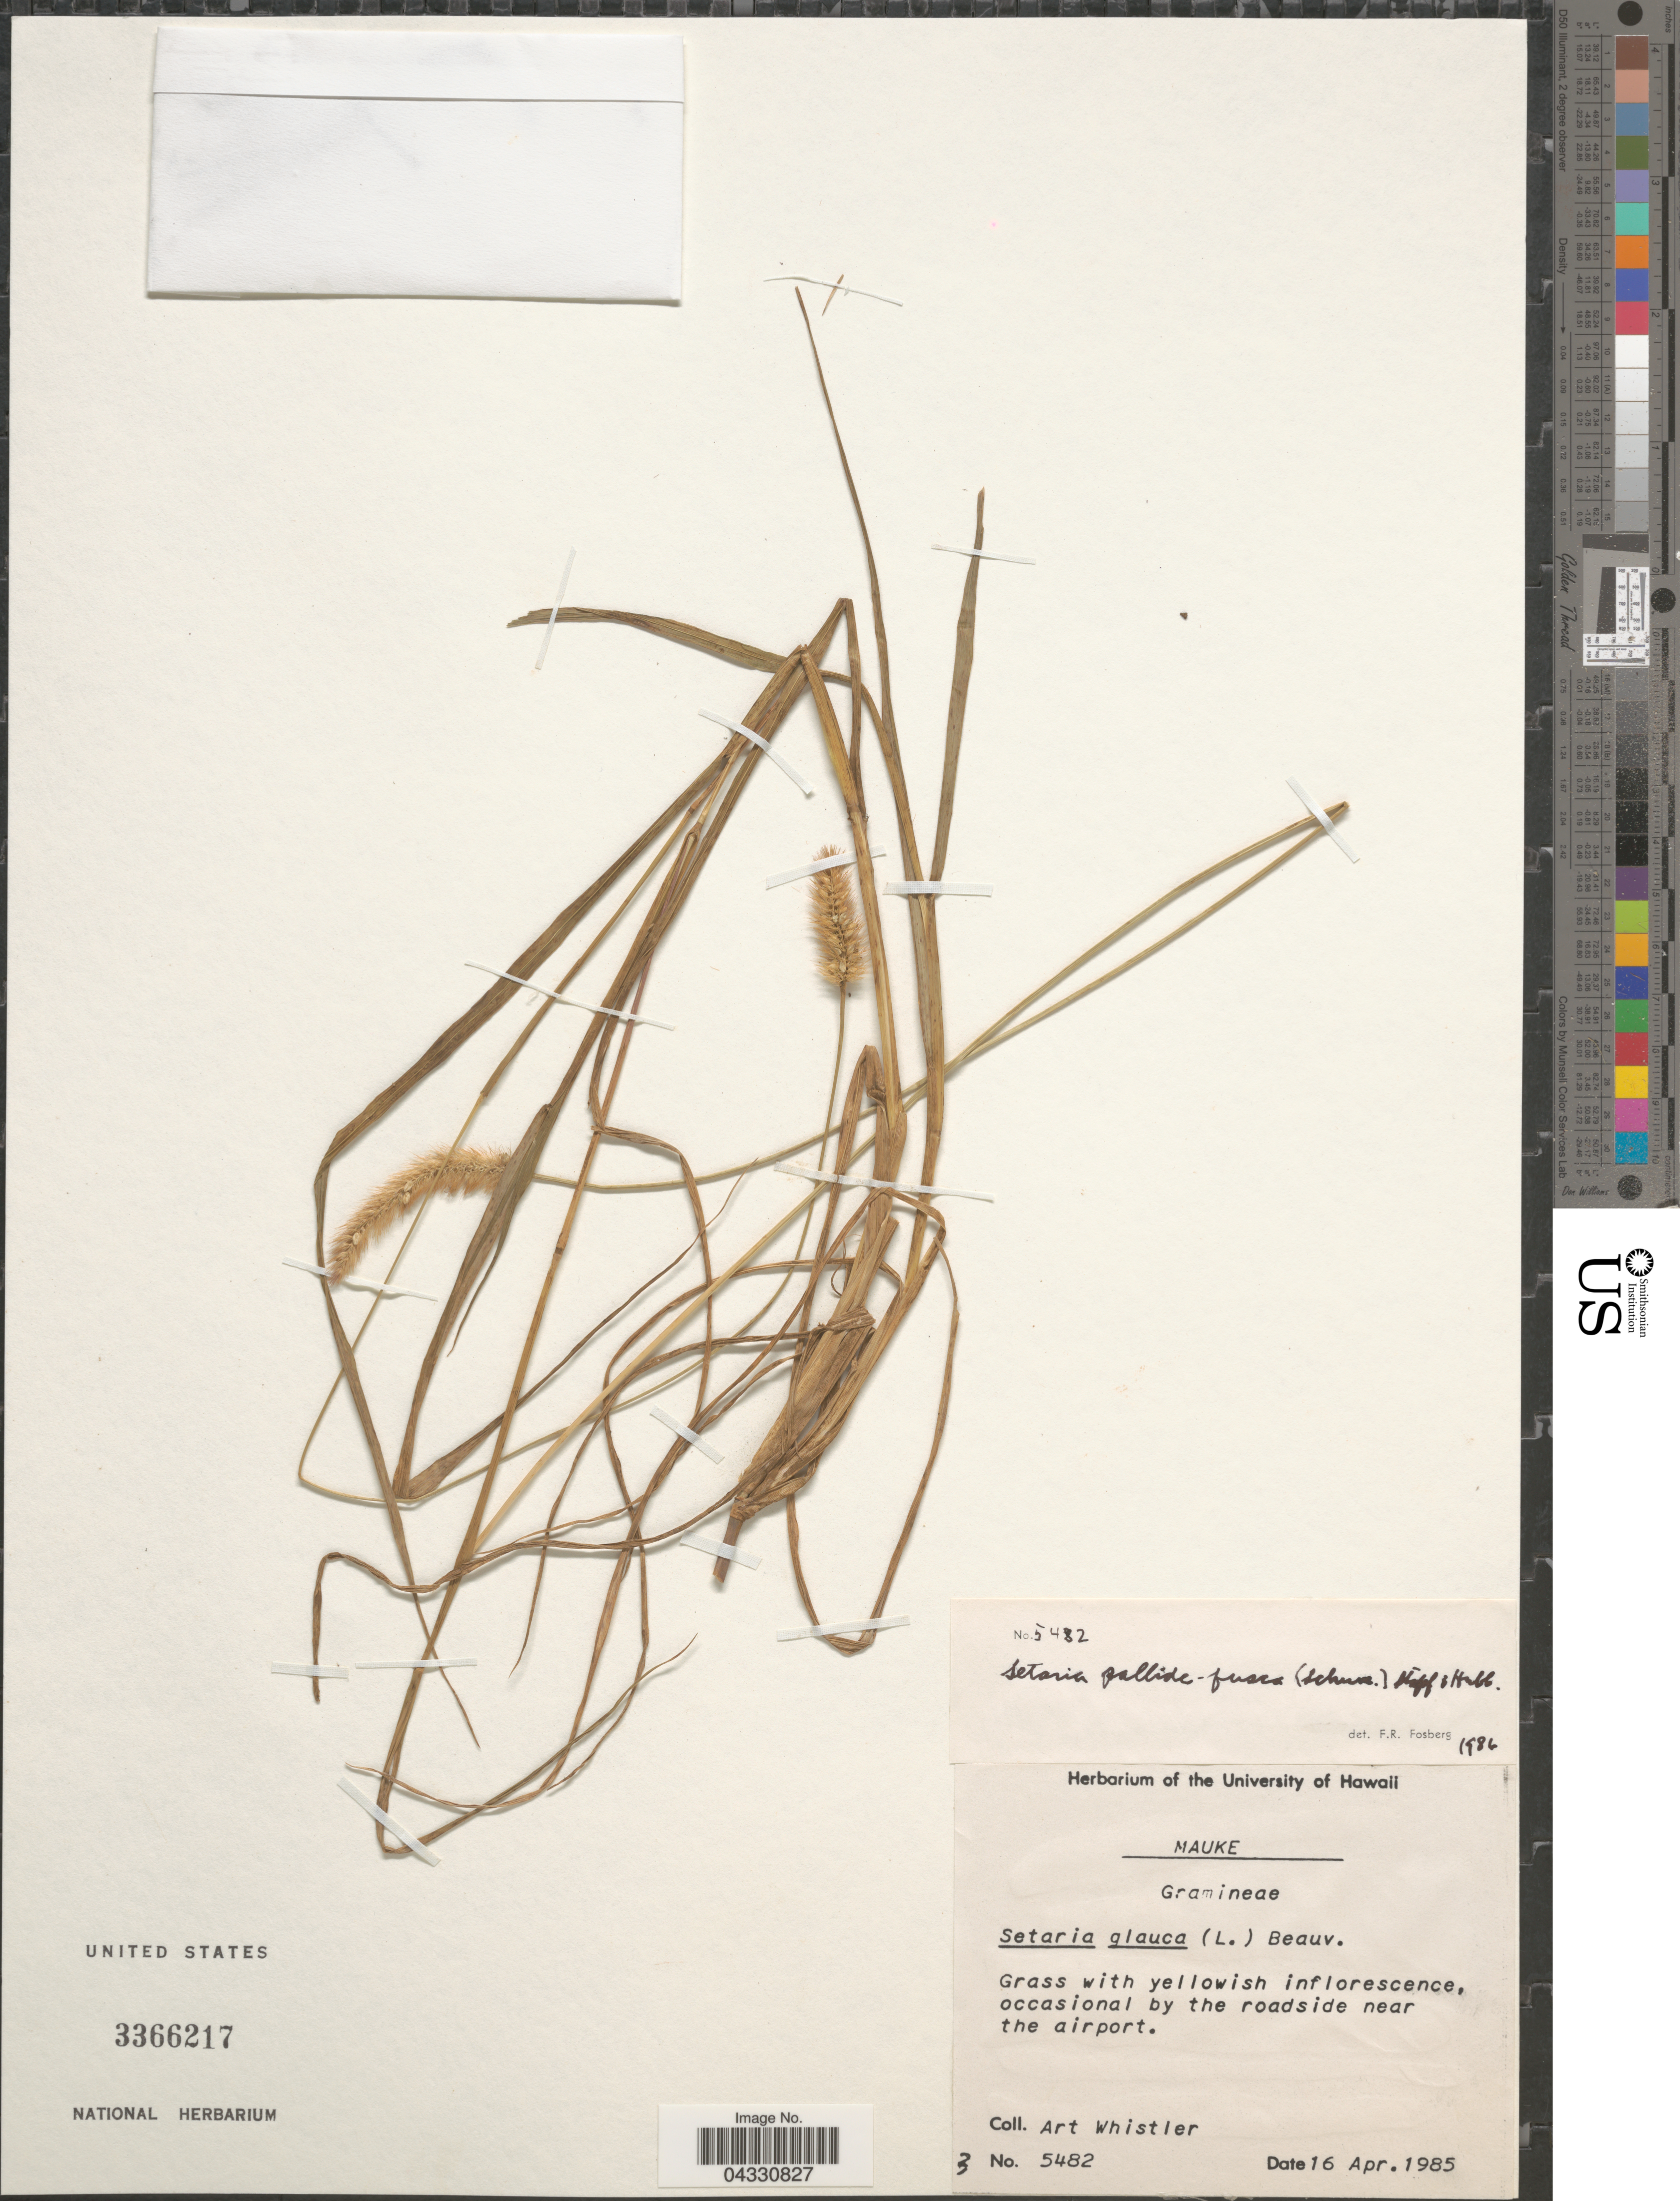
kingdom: Plantae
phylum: Tracheophyta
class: Liliopsida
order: Poales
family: Poaceae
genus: Setaria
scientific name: Setaria pallide-fusca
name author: (Schumach.) Stapf & C.E. Hubb.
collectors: A. Whistler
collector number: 5482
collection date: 1985-04-16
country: Cook Islands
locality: Mauke. By the roadside near the airport.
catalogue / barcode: US 3366217